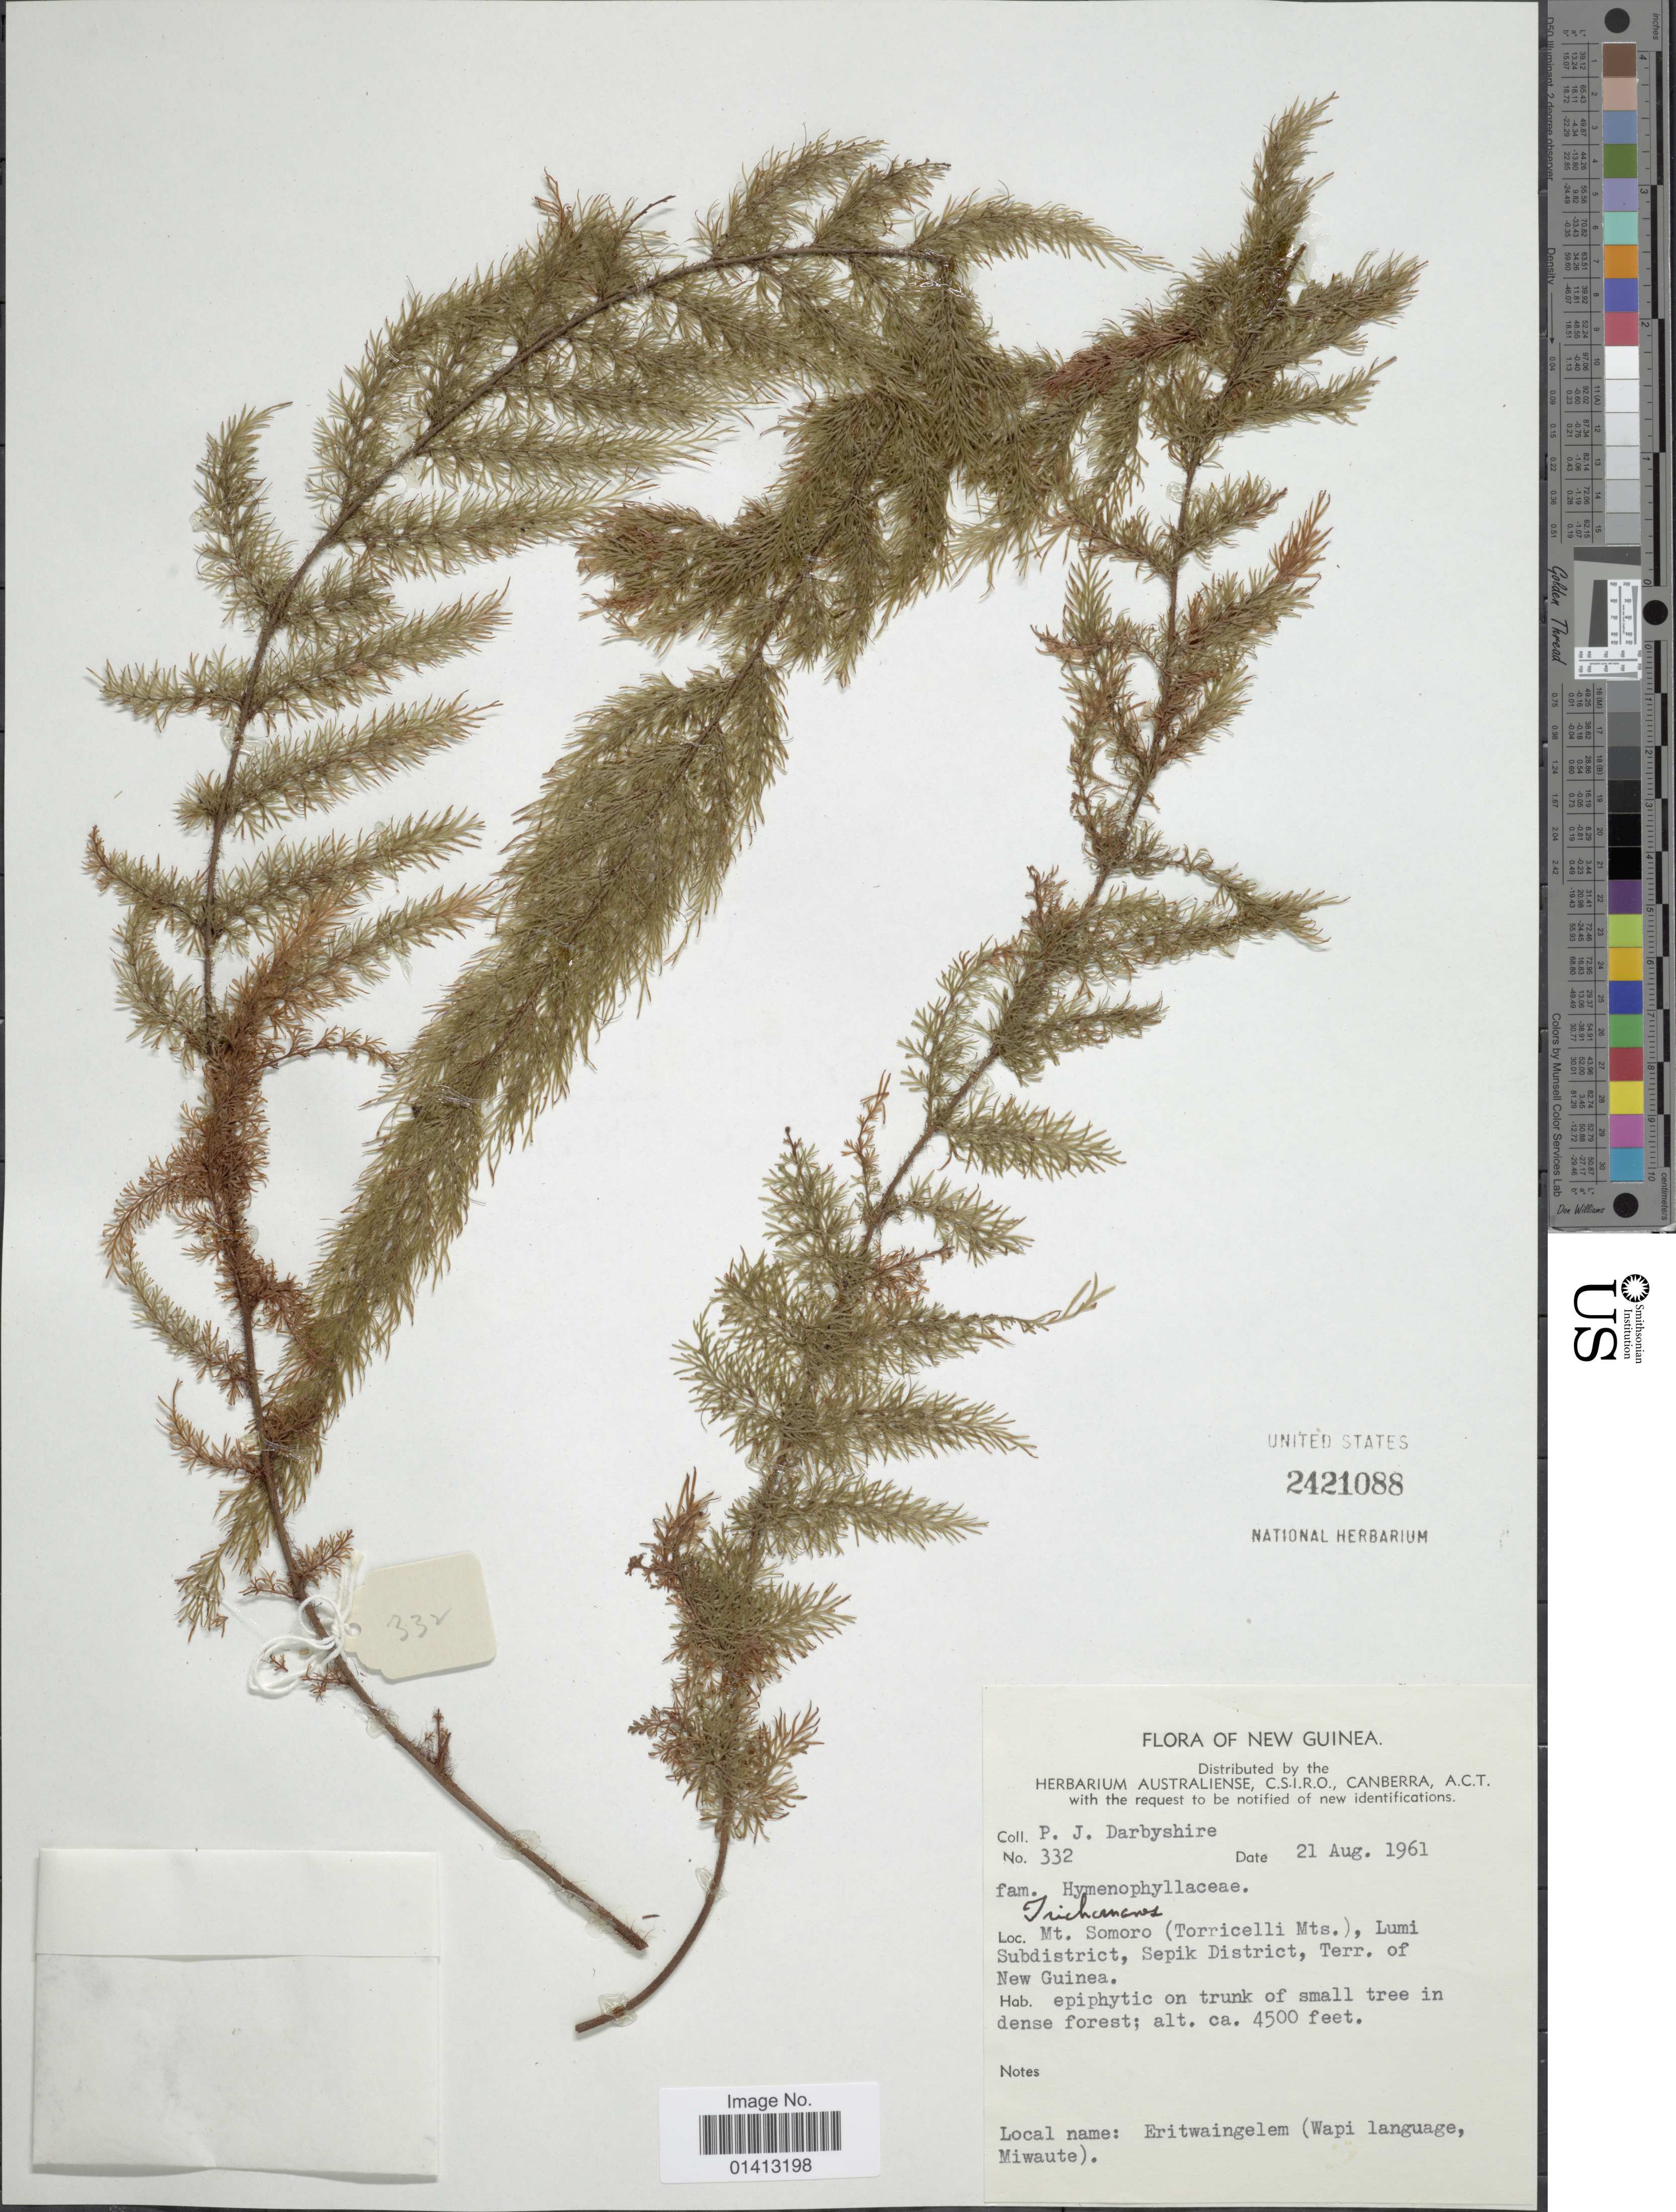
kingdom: Plantae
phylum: Tracheophyta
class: Polypodiopsida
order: Hymenophyllales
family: Hymenophyllaceae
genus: Crepidomanes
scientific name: Crepidomanes sp.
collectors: P. Darbyshire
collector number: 332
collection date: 1961-08-21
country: Papua New Guinea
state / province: Sandaun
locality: New Guinea, Mt Somoro (Torricelli Mts), Lumi Subdistrict, Sepik District, terr. of New Guinea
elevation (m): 1372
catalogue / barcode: US 2421088